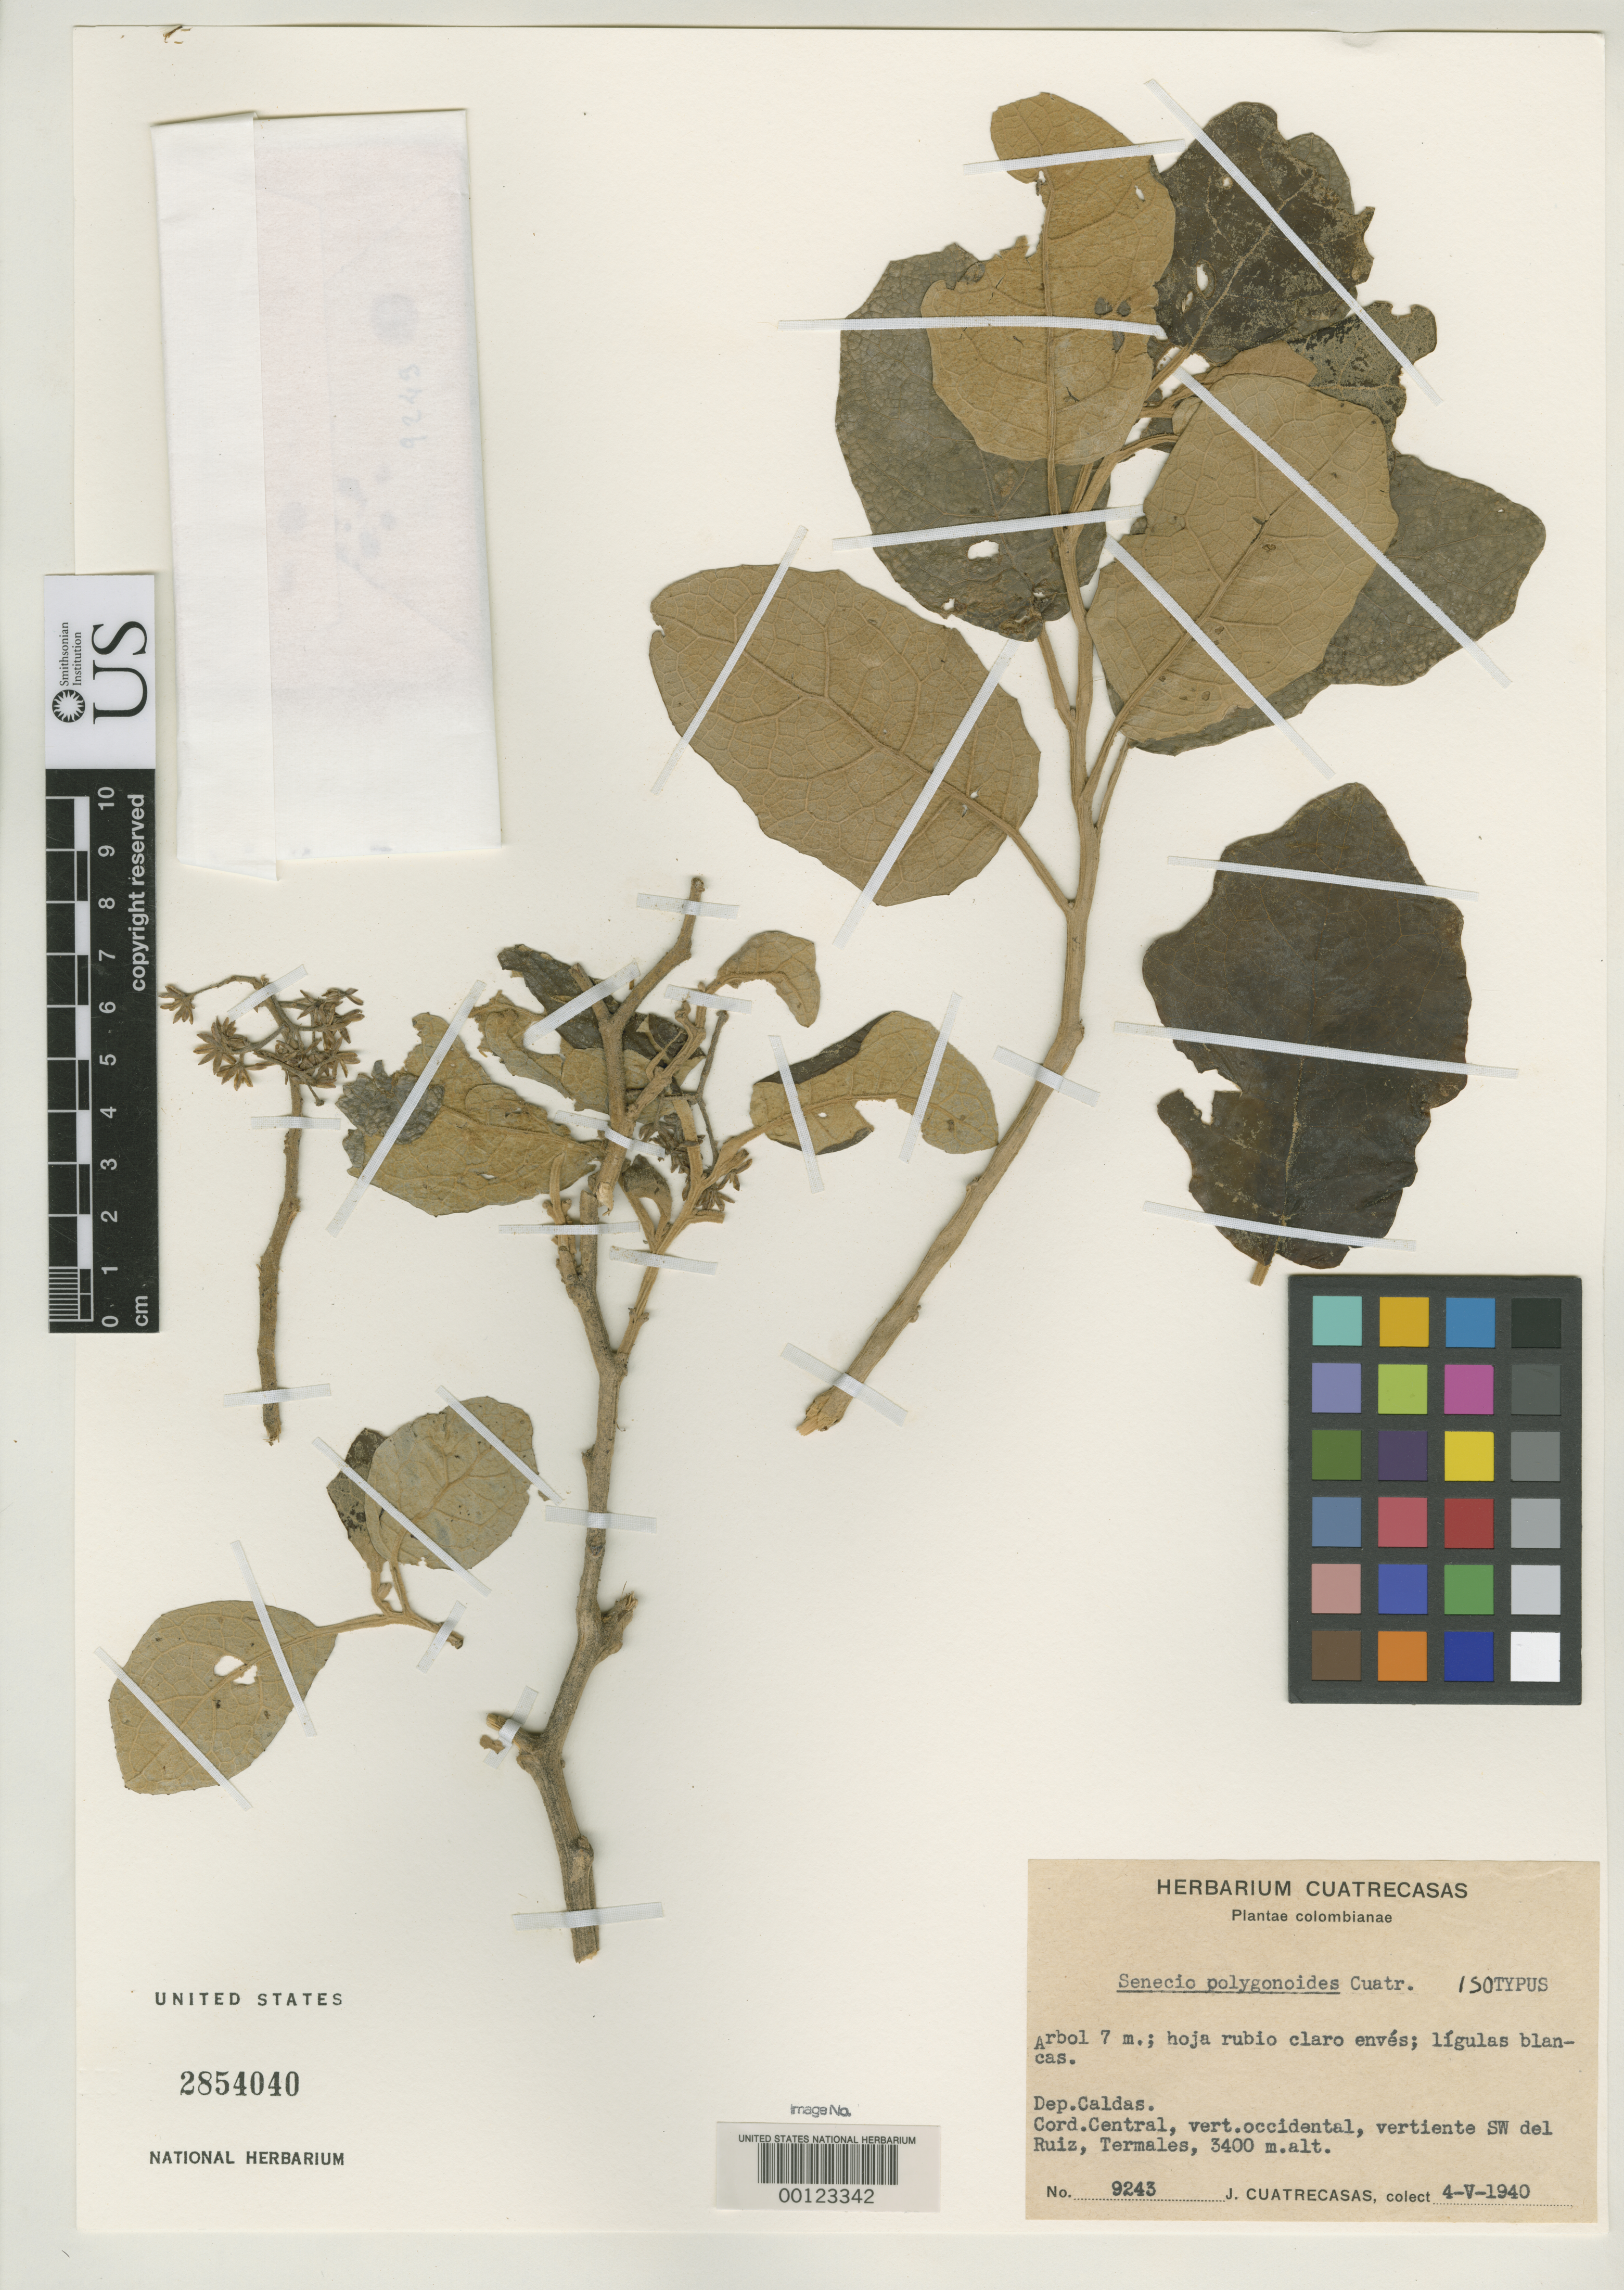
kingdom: Plantae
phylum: Tracheophyta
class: Magnoliopsida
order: Asterales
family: Asteraceae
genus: Senecio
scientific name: Senecio polygonoides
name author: Cuatrec.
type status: Isotype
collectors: J. Cuatrecasas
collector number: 9243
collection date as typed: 04 Mar 1940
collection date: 1940-03-04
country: Colombia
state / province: Caldas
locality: SE of Ruiz, Termales.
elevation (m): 3400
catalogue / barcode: US 2854040